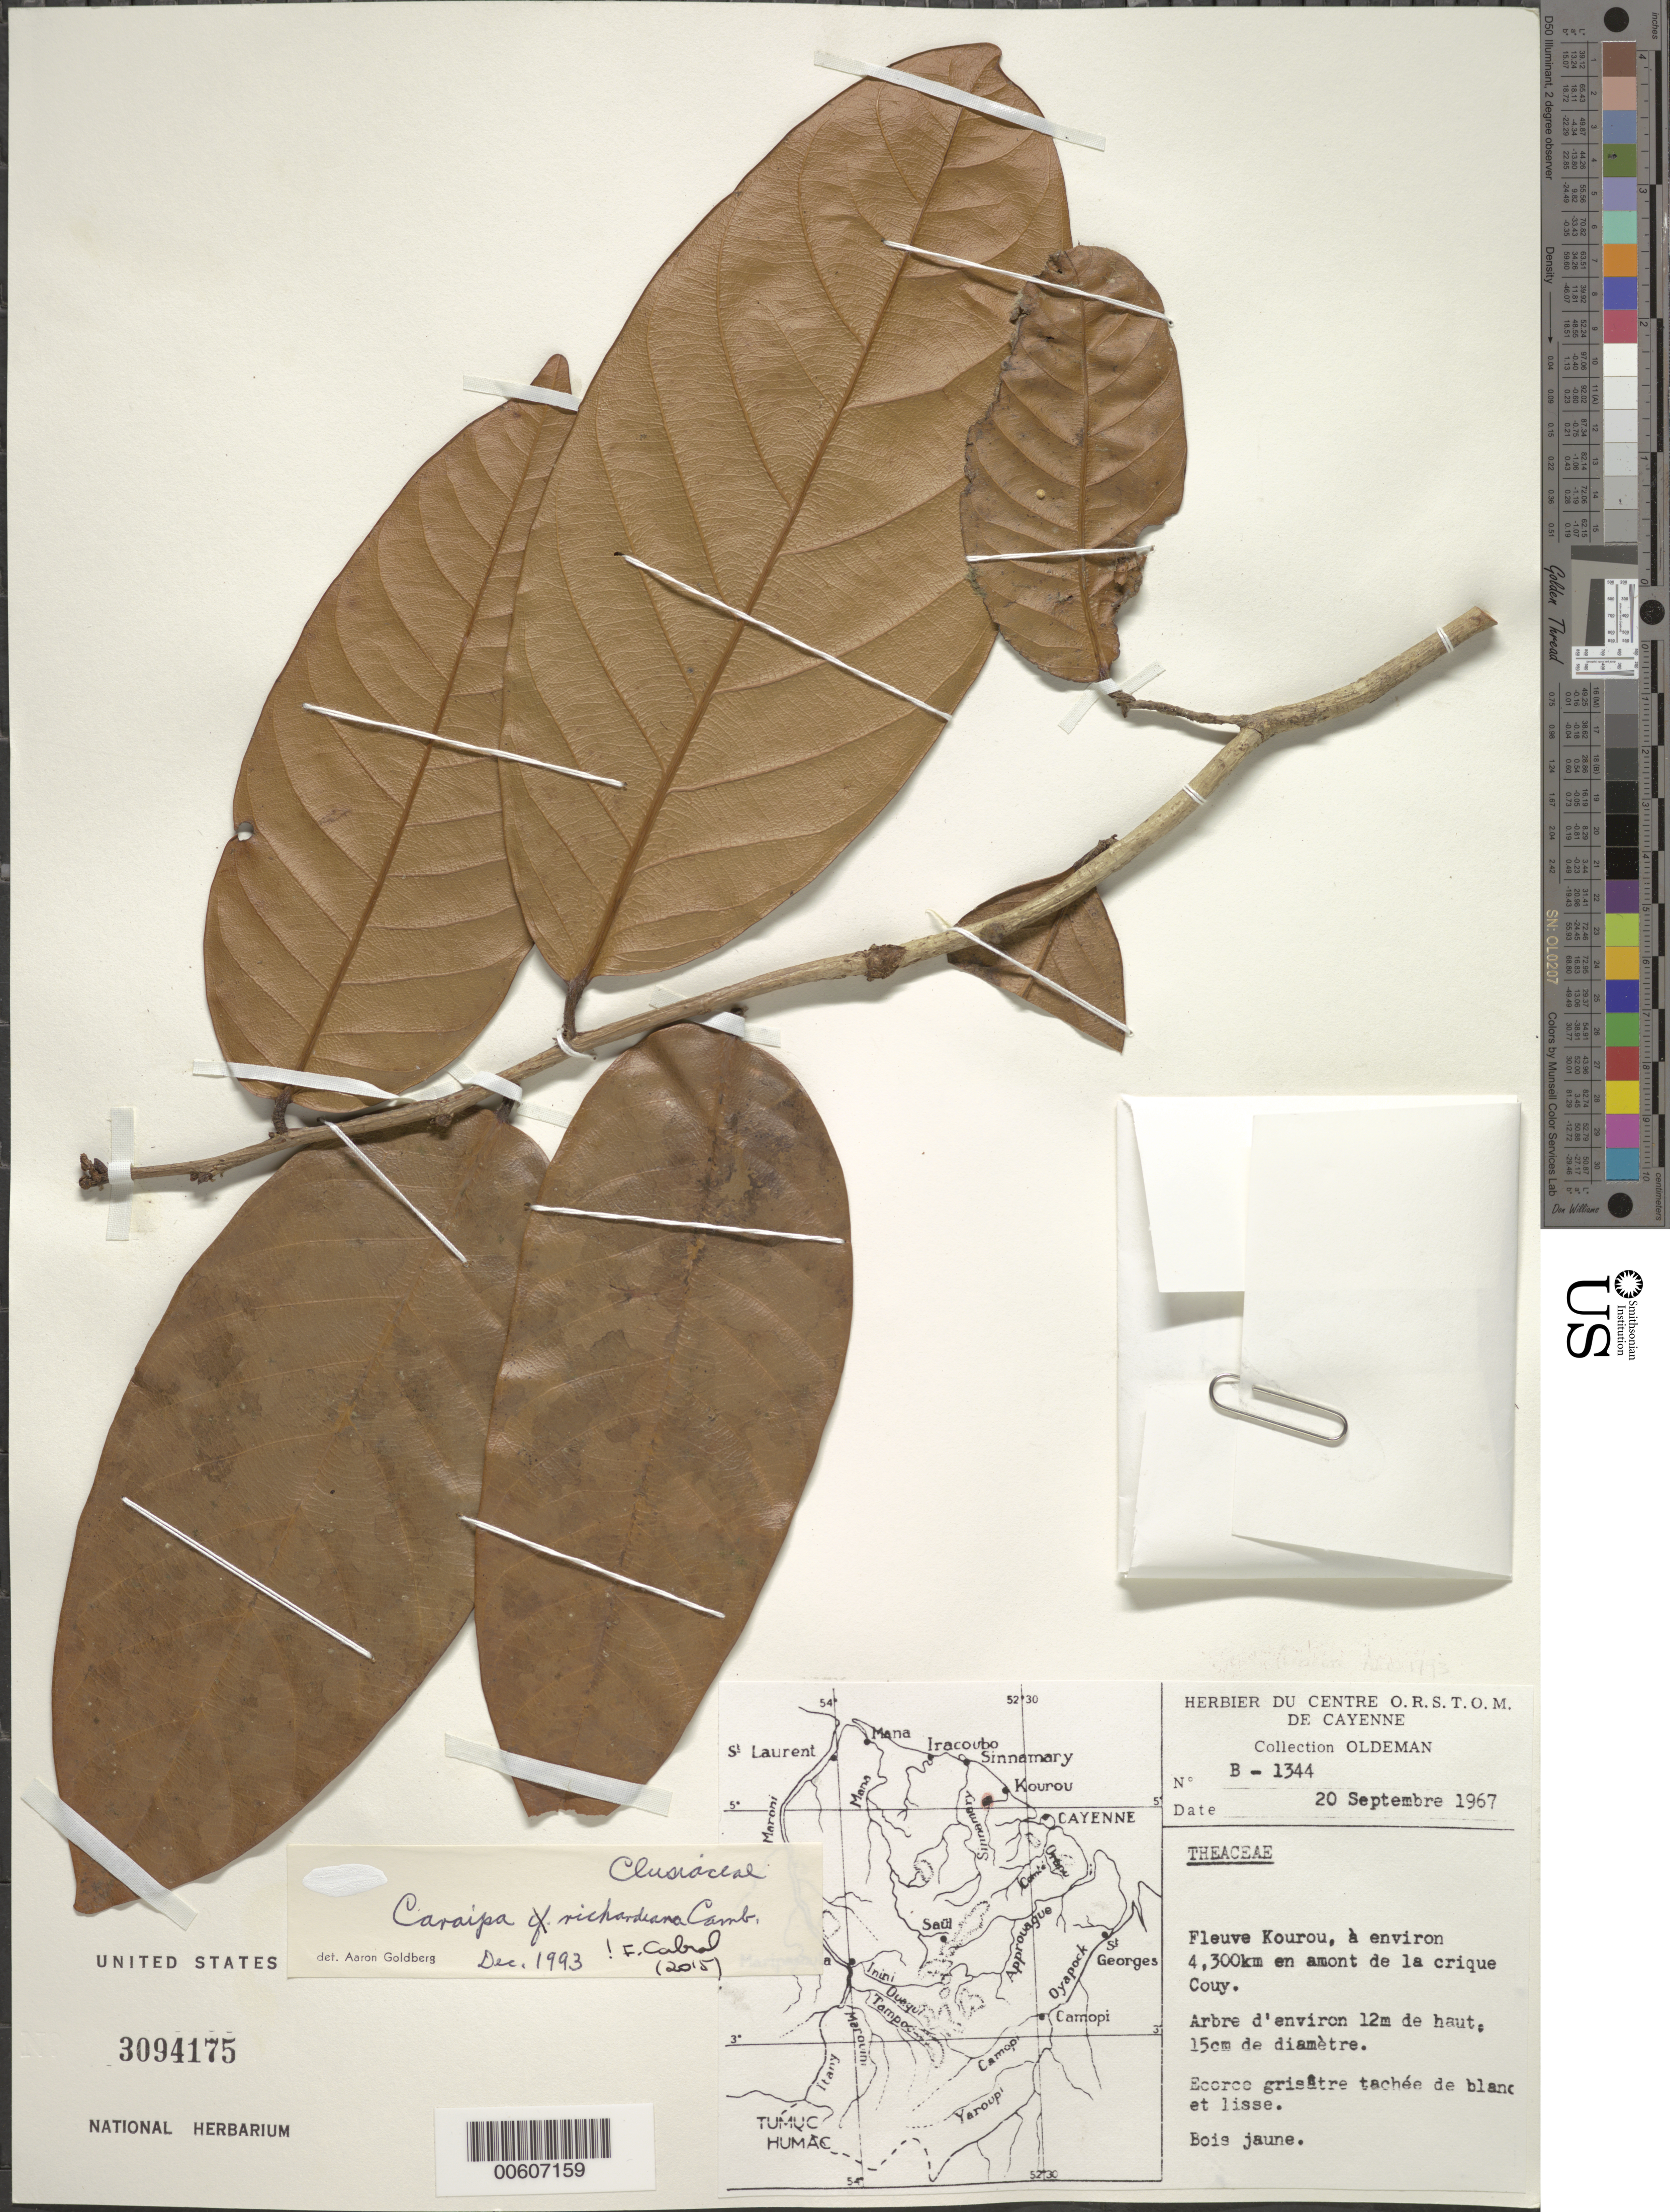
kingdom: Plantae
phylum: Tracheophyta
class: Magnoliopsida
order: Malpighiales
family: Calophyllaceae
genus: Caraipa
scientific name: Caraipa richardiana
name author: Cambess.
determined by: Goldberg, Aaron, (US), NMNH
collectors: R. Oldeman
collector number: B 1344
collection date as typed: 20-Sep-67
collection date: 1967-09-20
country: French Guiana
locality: Fleuve Kourou, 4 km en amont de la crique Couy sur la rive gauche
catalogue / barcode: US 3094175